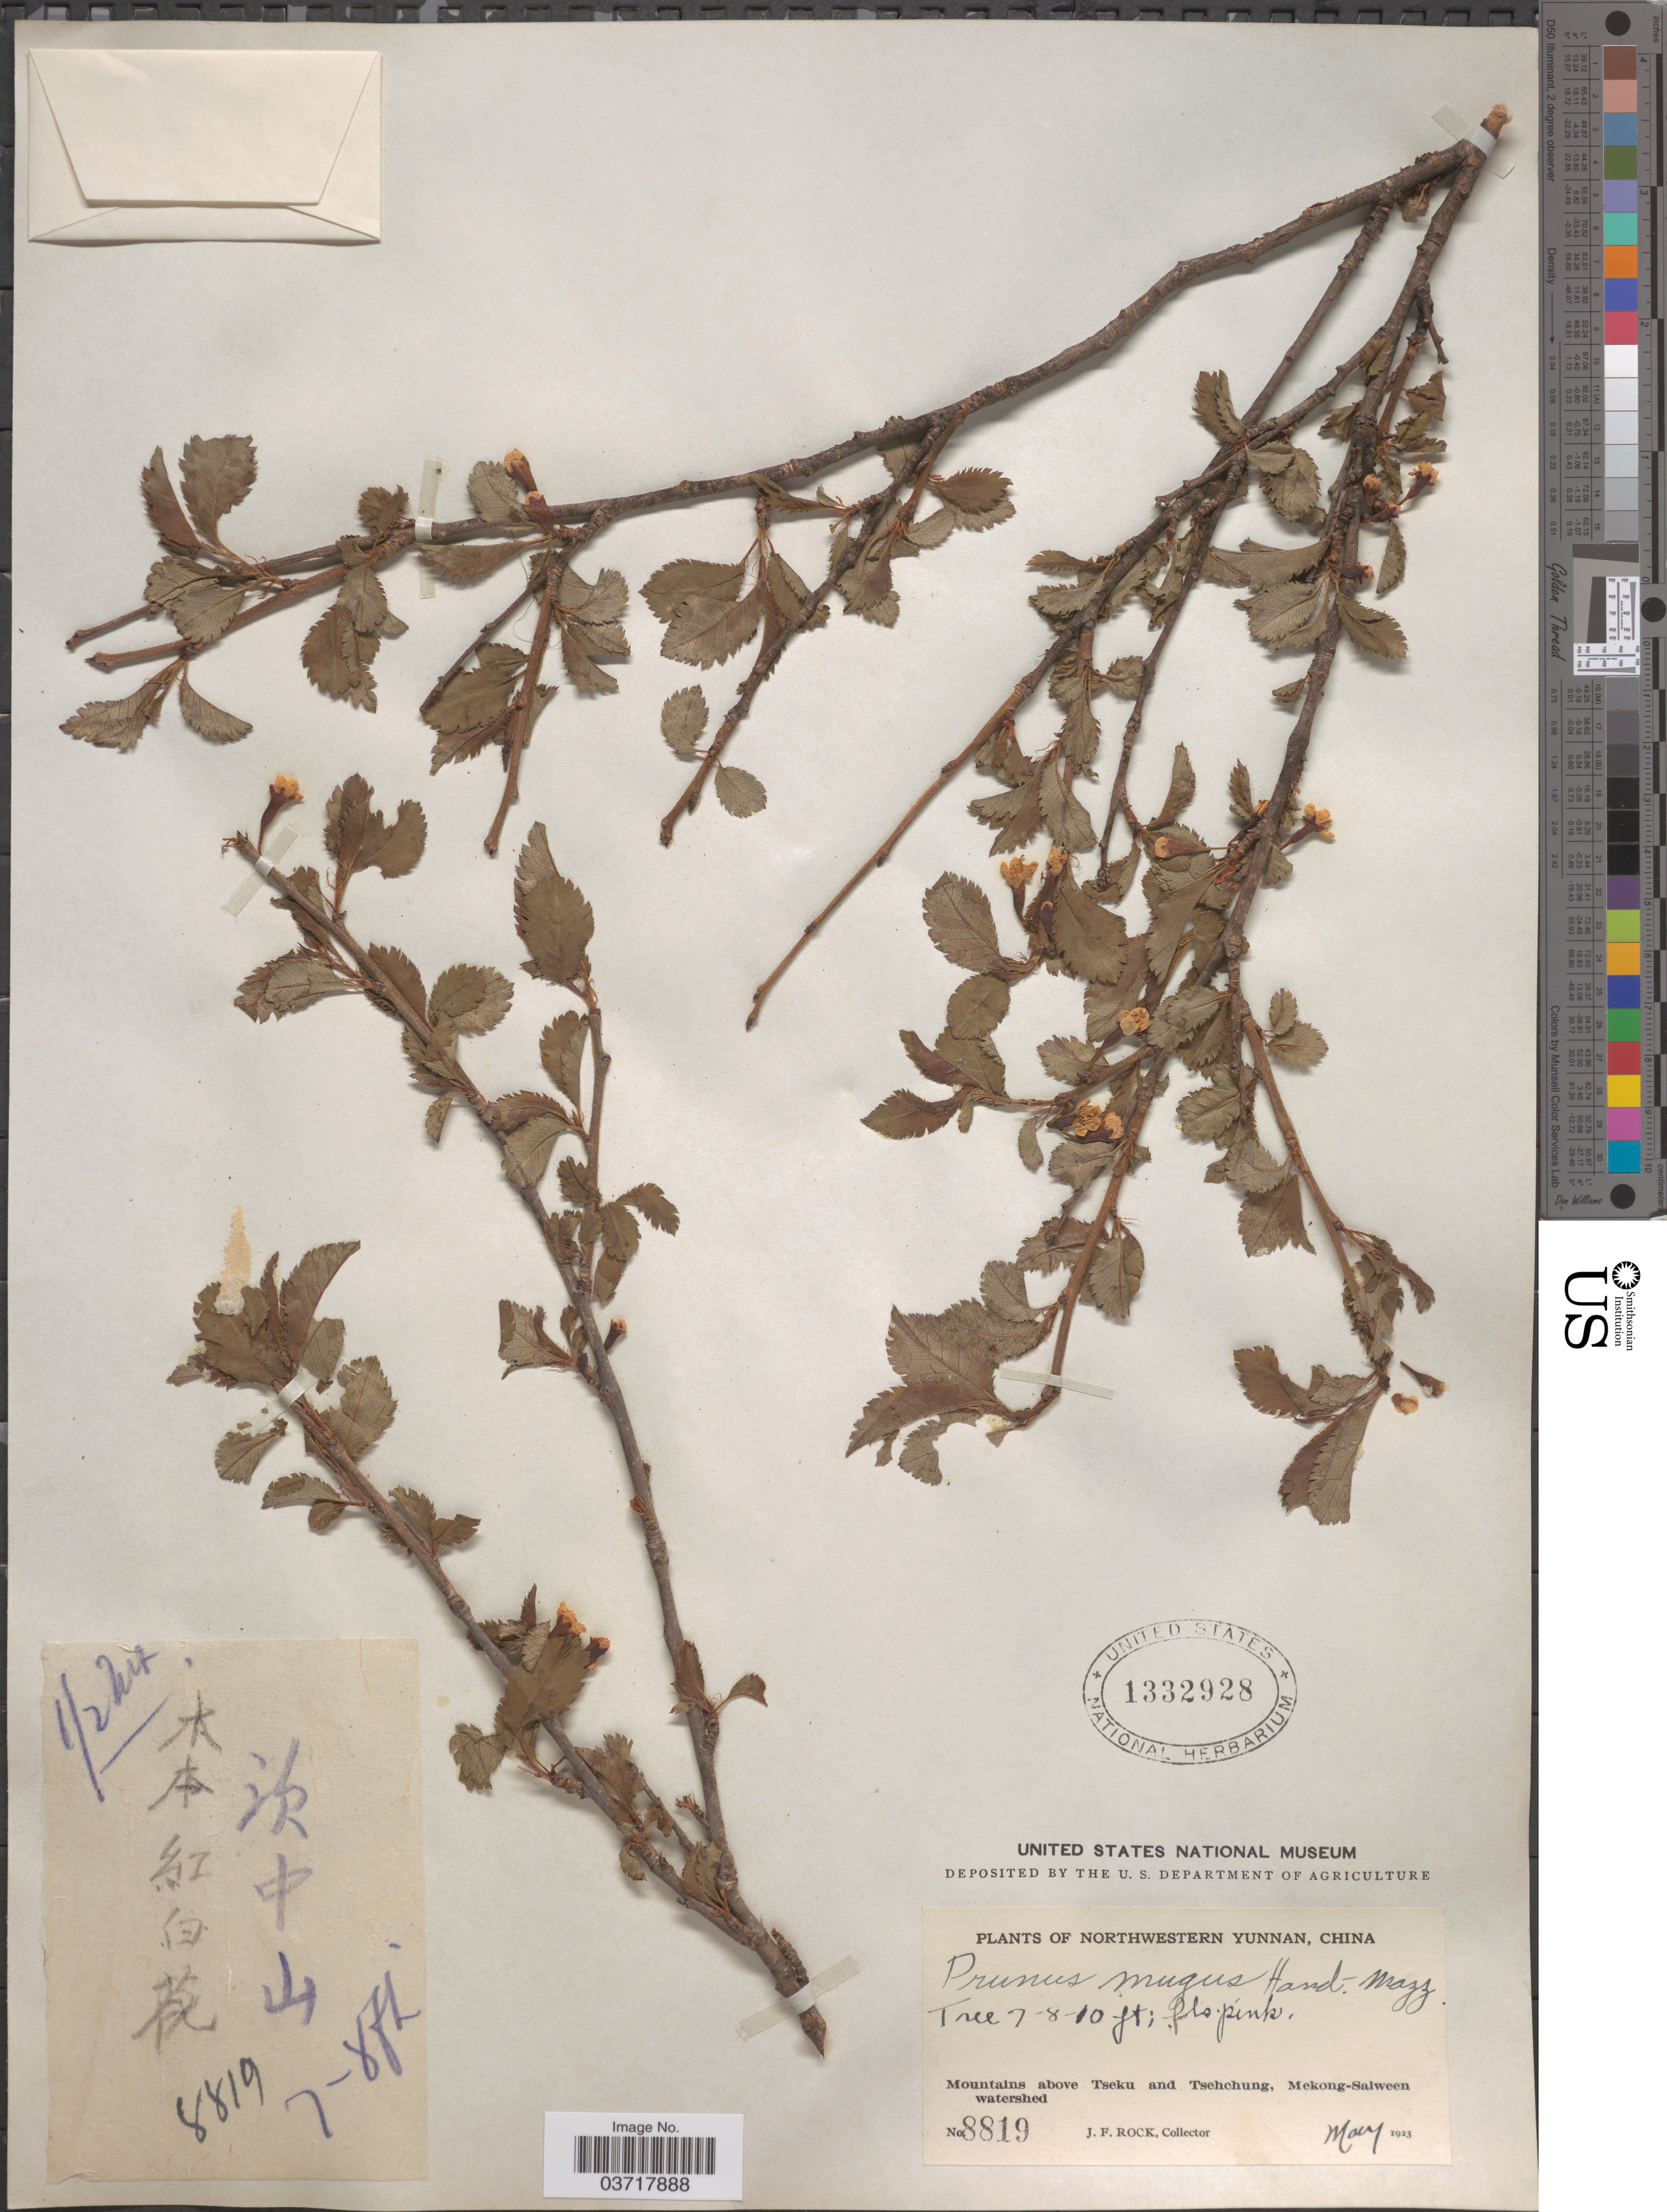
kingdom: Plantae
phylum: Tracheophyta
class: Magnoliopsida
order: Rosales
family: Rosaceae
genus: Prunus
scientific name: Prunus mugus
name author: Hand.-Mazz.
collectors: J. Rock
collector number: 8819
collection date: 1923-05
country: China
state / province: Yunnan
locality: Northwestern Yunnan. Mountains above Tseku and Tsehchung, Mekong-Salween watershed.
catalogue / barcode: US 1332928